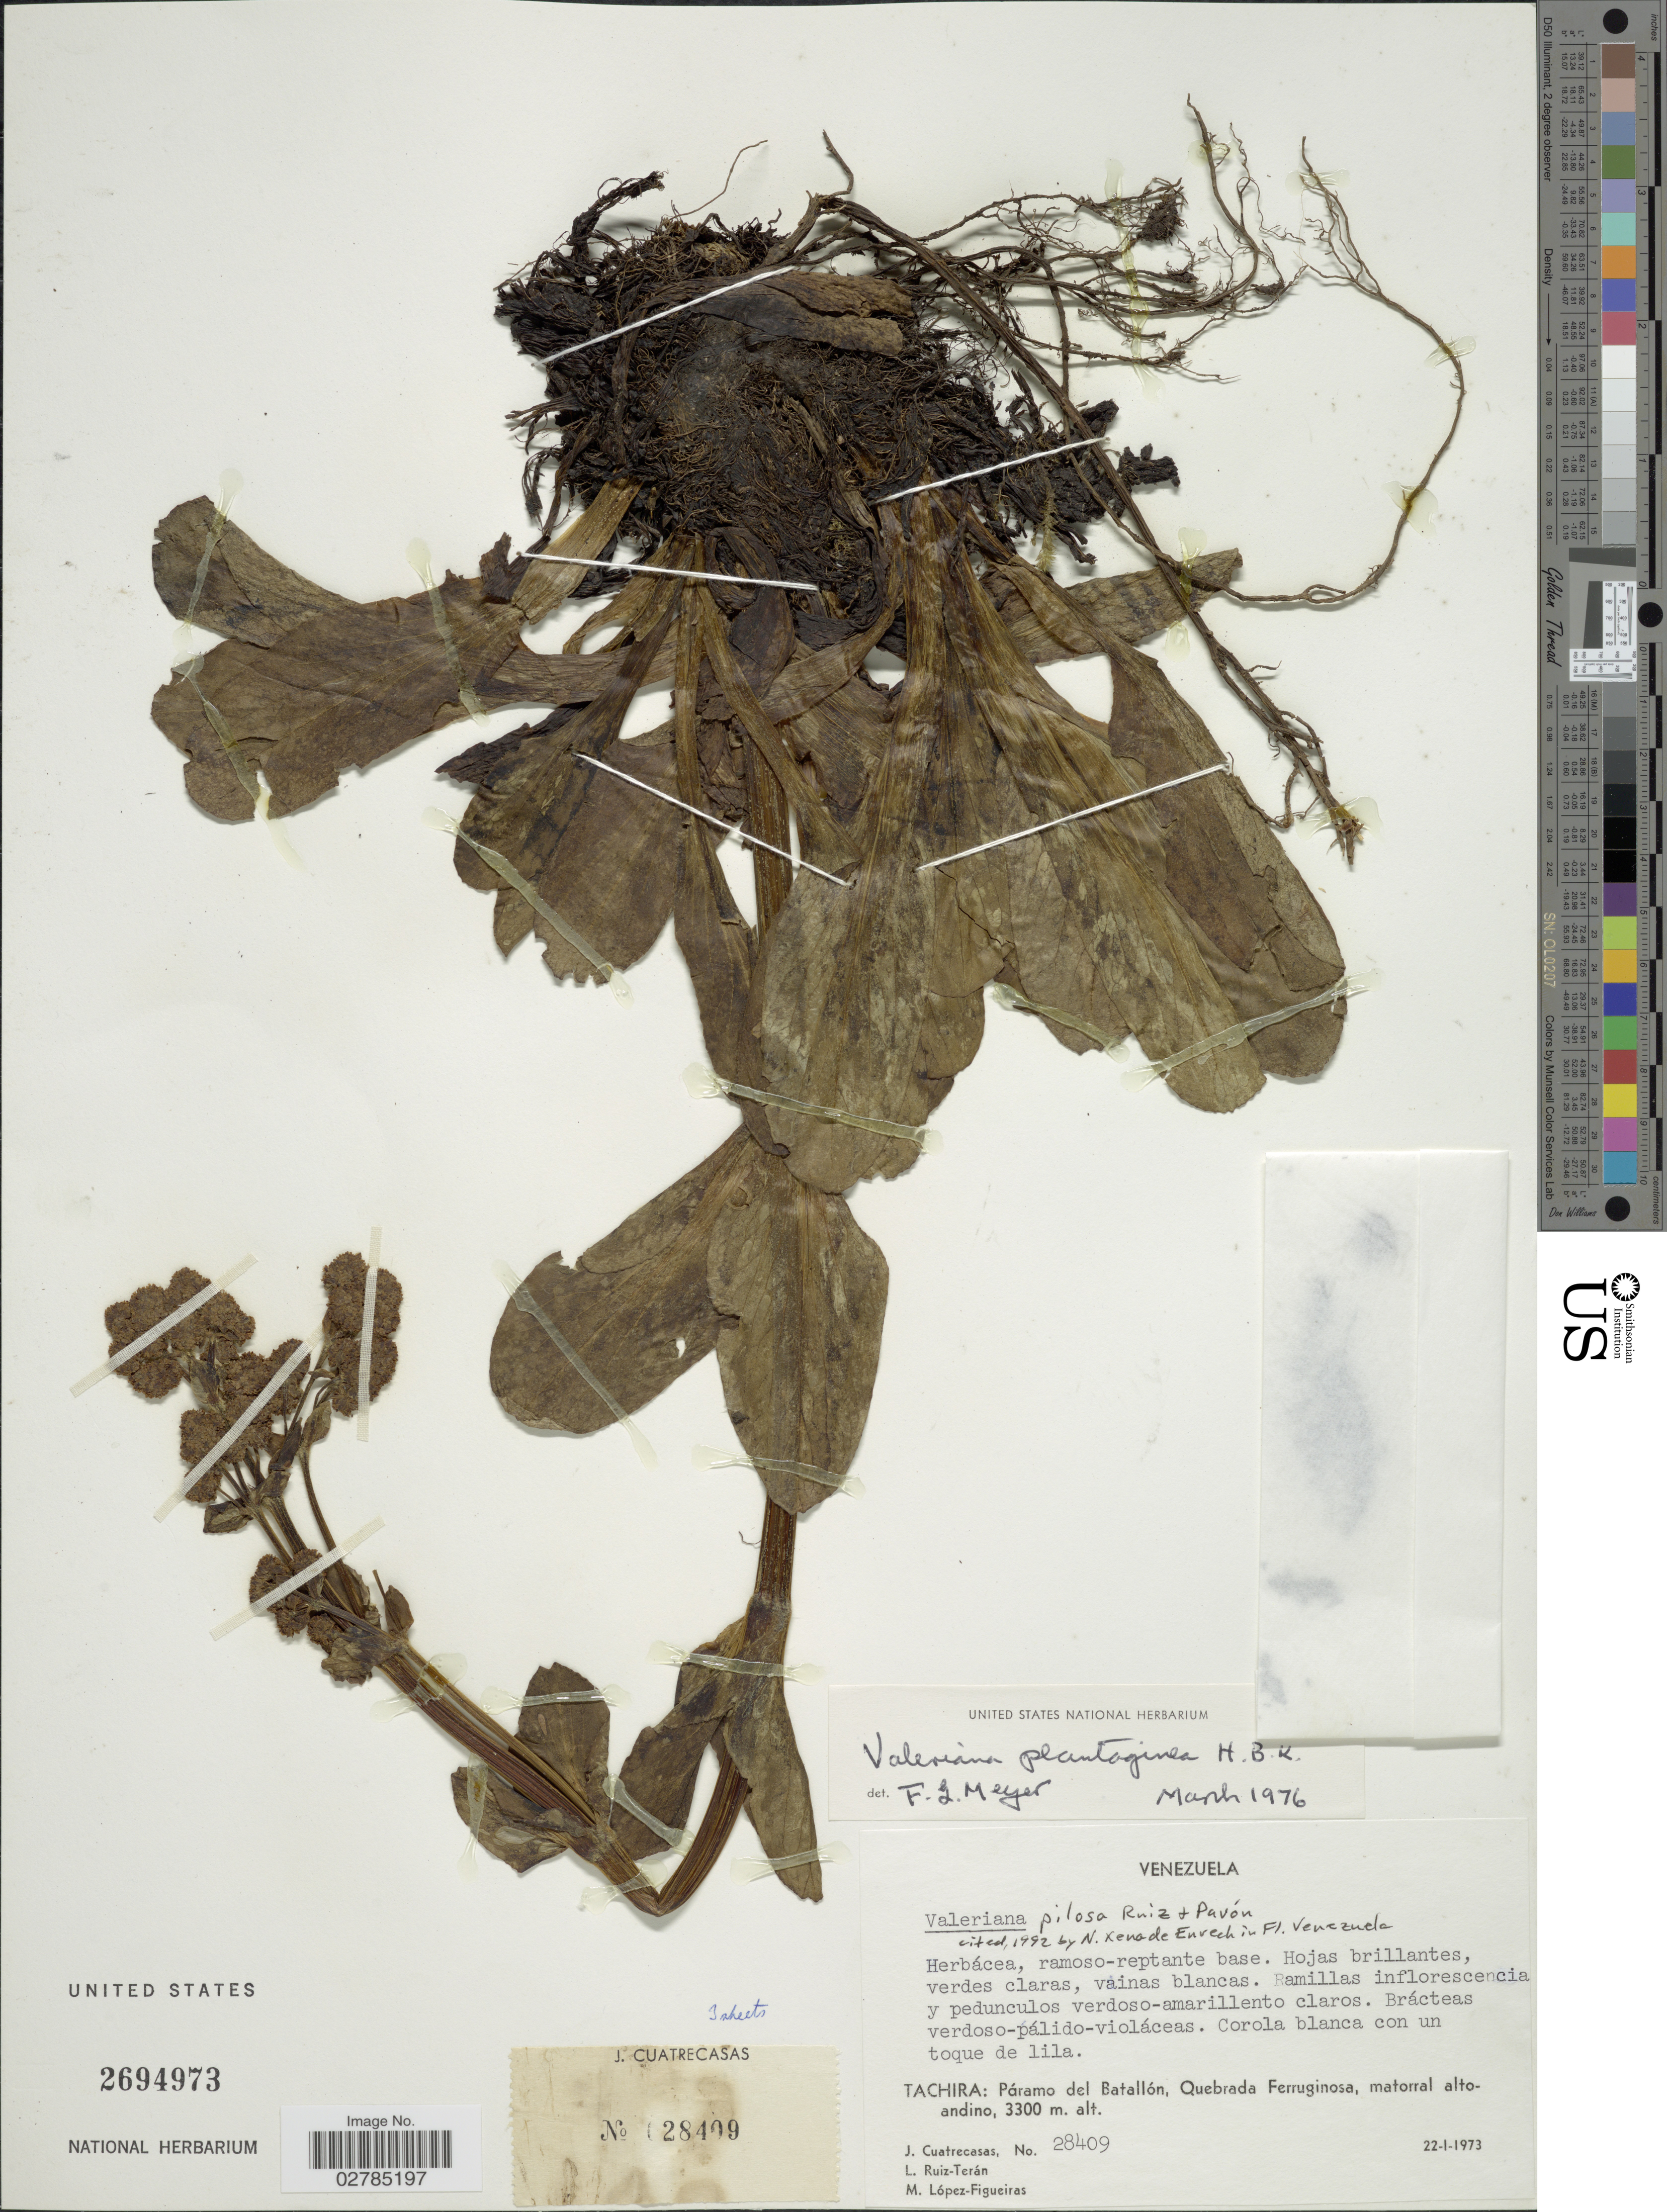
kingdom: Plantae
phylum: Tracheophyta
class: Magnoliopsida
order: Dipsacales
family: Caprifoliaceae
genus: Valeriana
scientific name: Valeriana plantaginea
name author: Kunth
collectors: J. Cuatrecasas, L. E. Ruíz-Terán & M. López Figueiras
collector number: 28409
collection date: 1973-01-22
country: Venezuela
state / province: Tachira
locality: Páramo del Batallón, Quebrada Ferruginosa, matorral altoandino.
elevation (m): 3300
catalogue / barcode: US 2694973